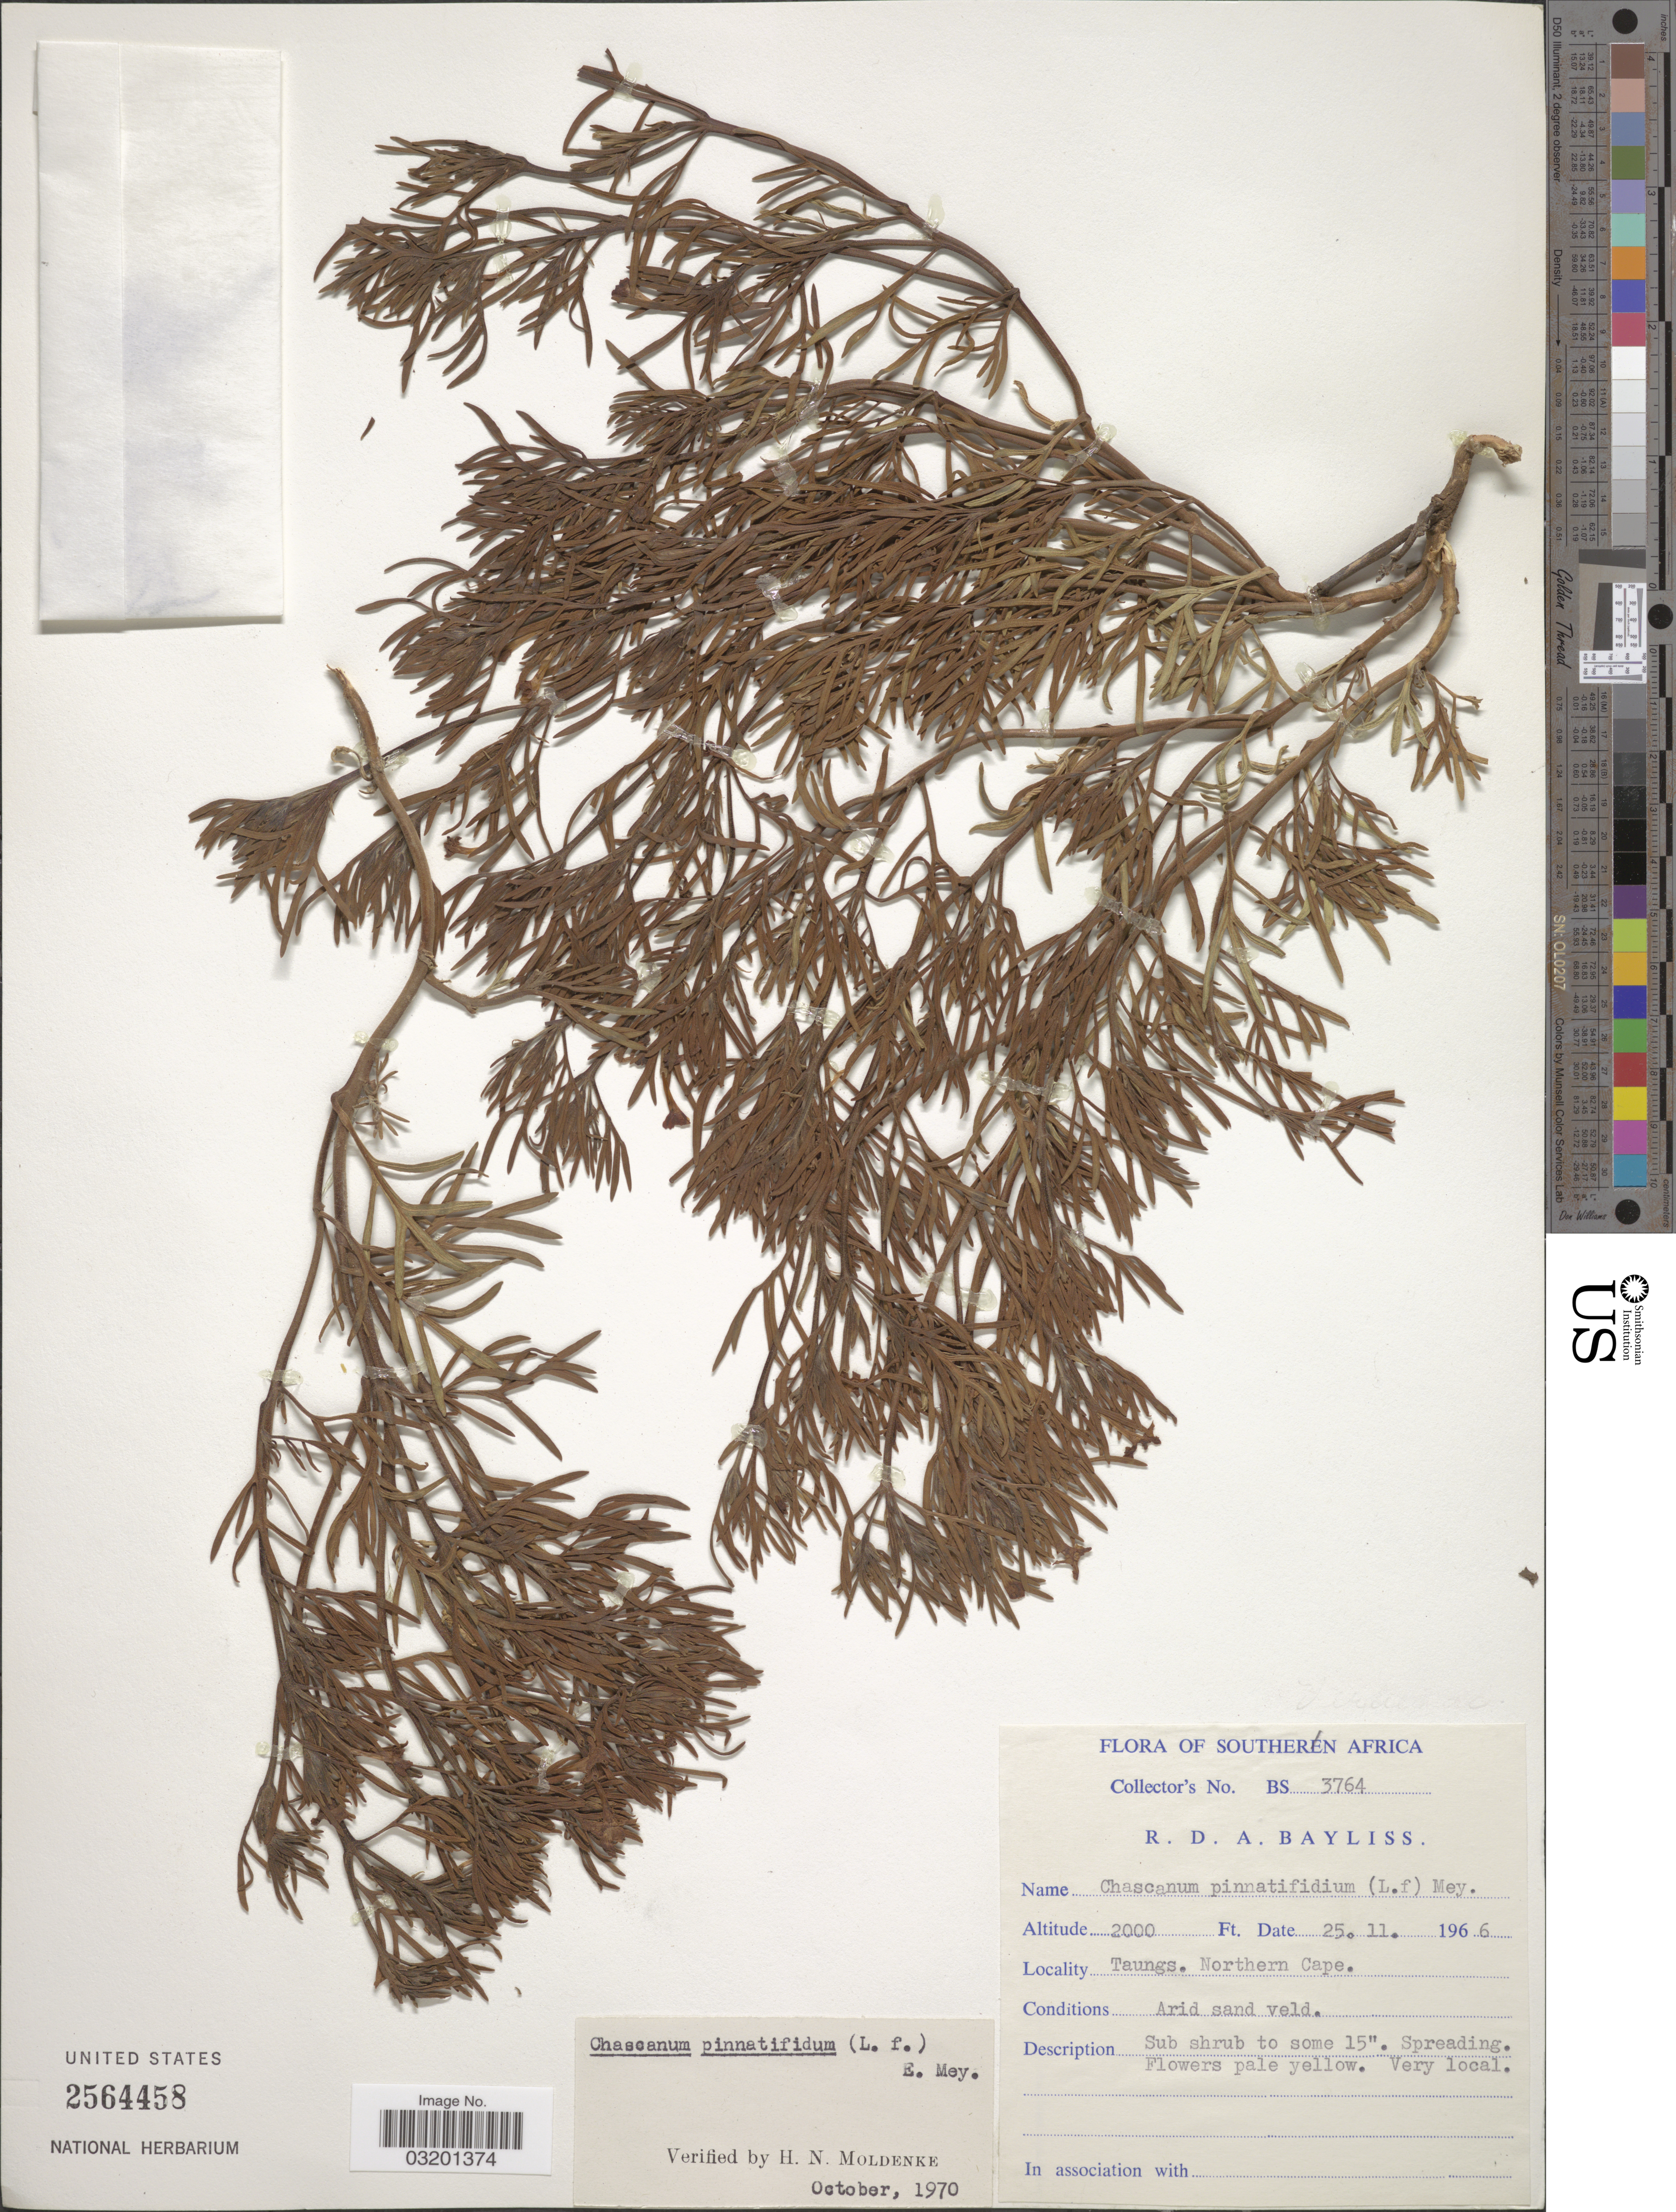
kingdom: Plantae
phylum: Tracheophyta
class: Magnoliopsida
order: Lamiales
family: Verbenaceae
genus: Chascanum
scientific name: Chascanum pinnatifidum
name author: (L. f.) E. Mey.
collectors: R. Bayliss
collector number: BS3764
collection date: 1966-11-25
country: South Africa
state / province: Northern Cape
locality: Southern Africa, Taungs.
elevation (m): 610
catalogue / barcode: US 2564458